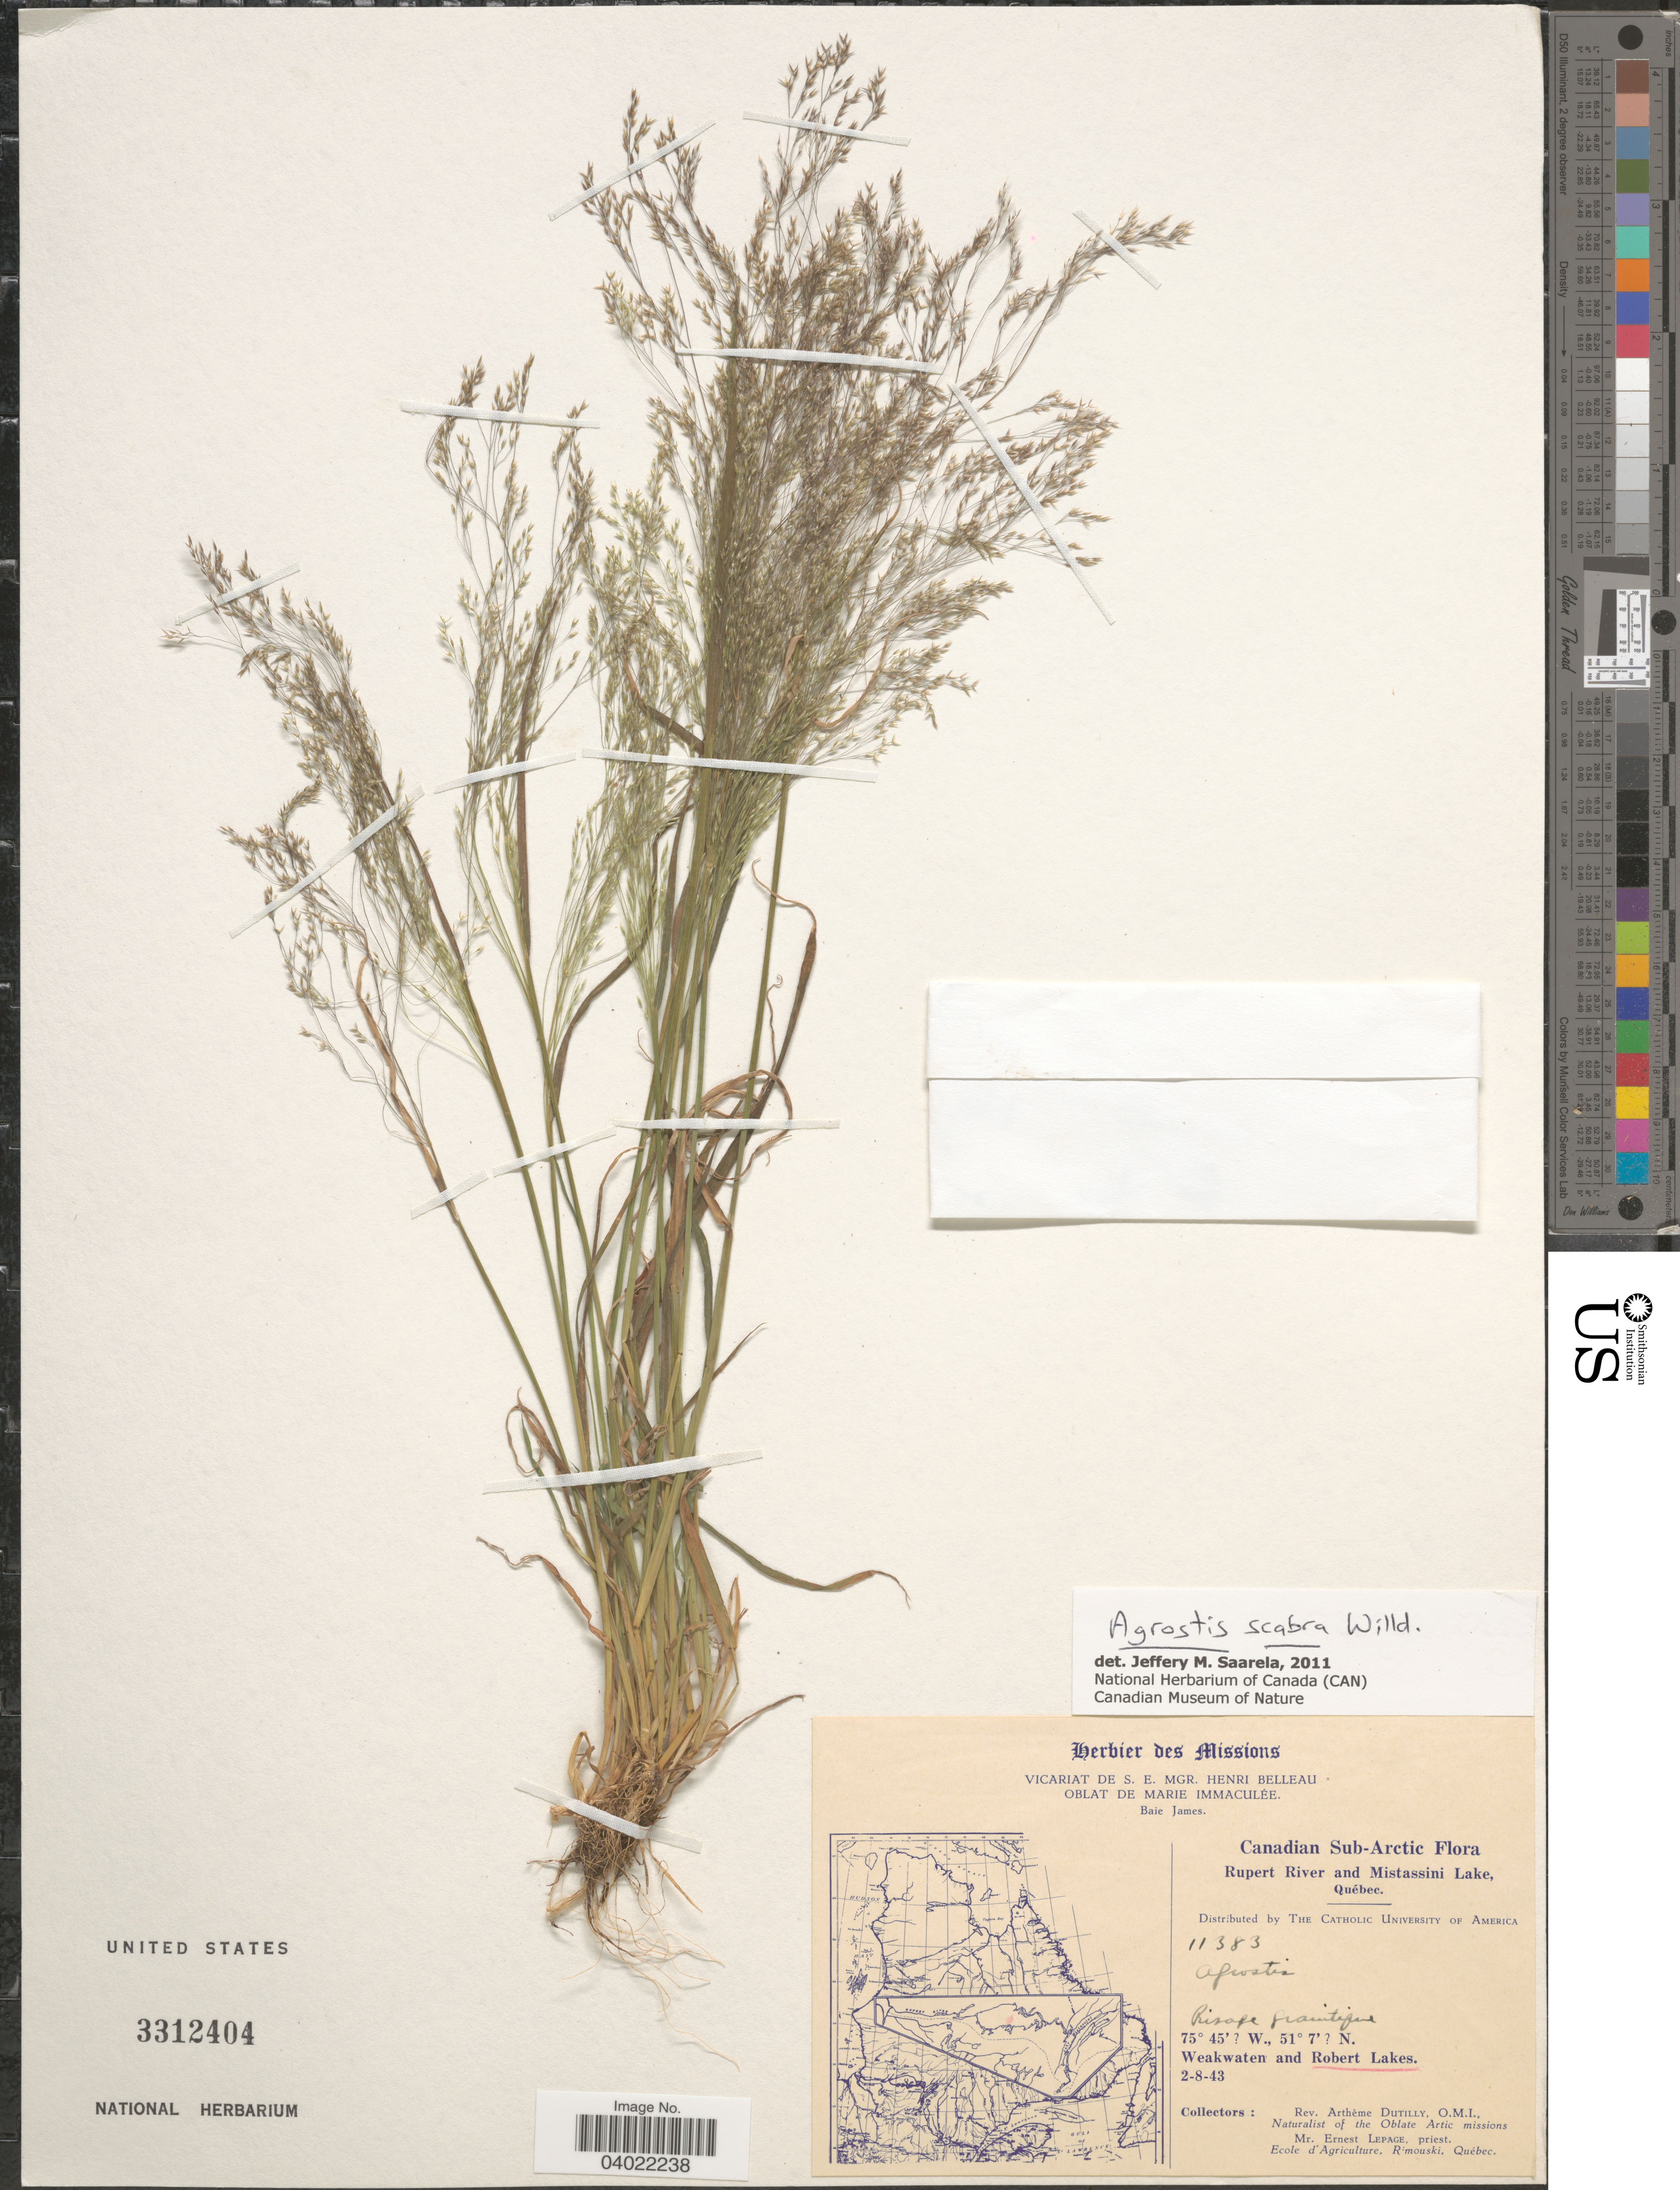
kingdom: Plantae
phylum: Tracheophyta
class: Liliopsida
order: Poales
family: Poaceae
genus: Agrostis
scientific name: Agrostis scabra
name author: Willd.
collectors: A. Dutilly & E. Lepage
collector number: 11383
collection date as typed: Transcribed d/m/y: 2/8/43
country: Canada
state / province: Quebec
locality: Canadian Sub-Arctic. Rupert River and Mistassini Lake. Robert Lake.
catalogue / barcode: US 3312404